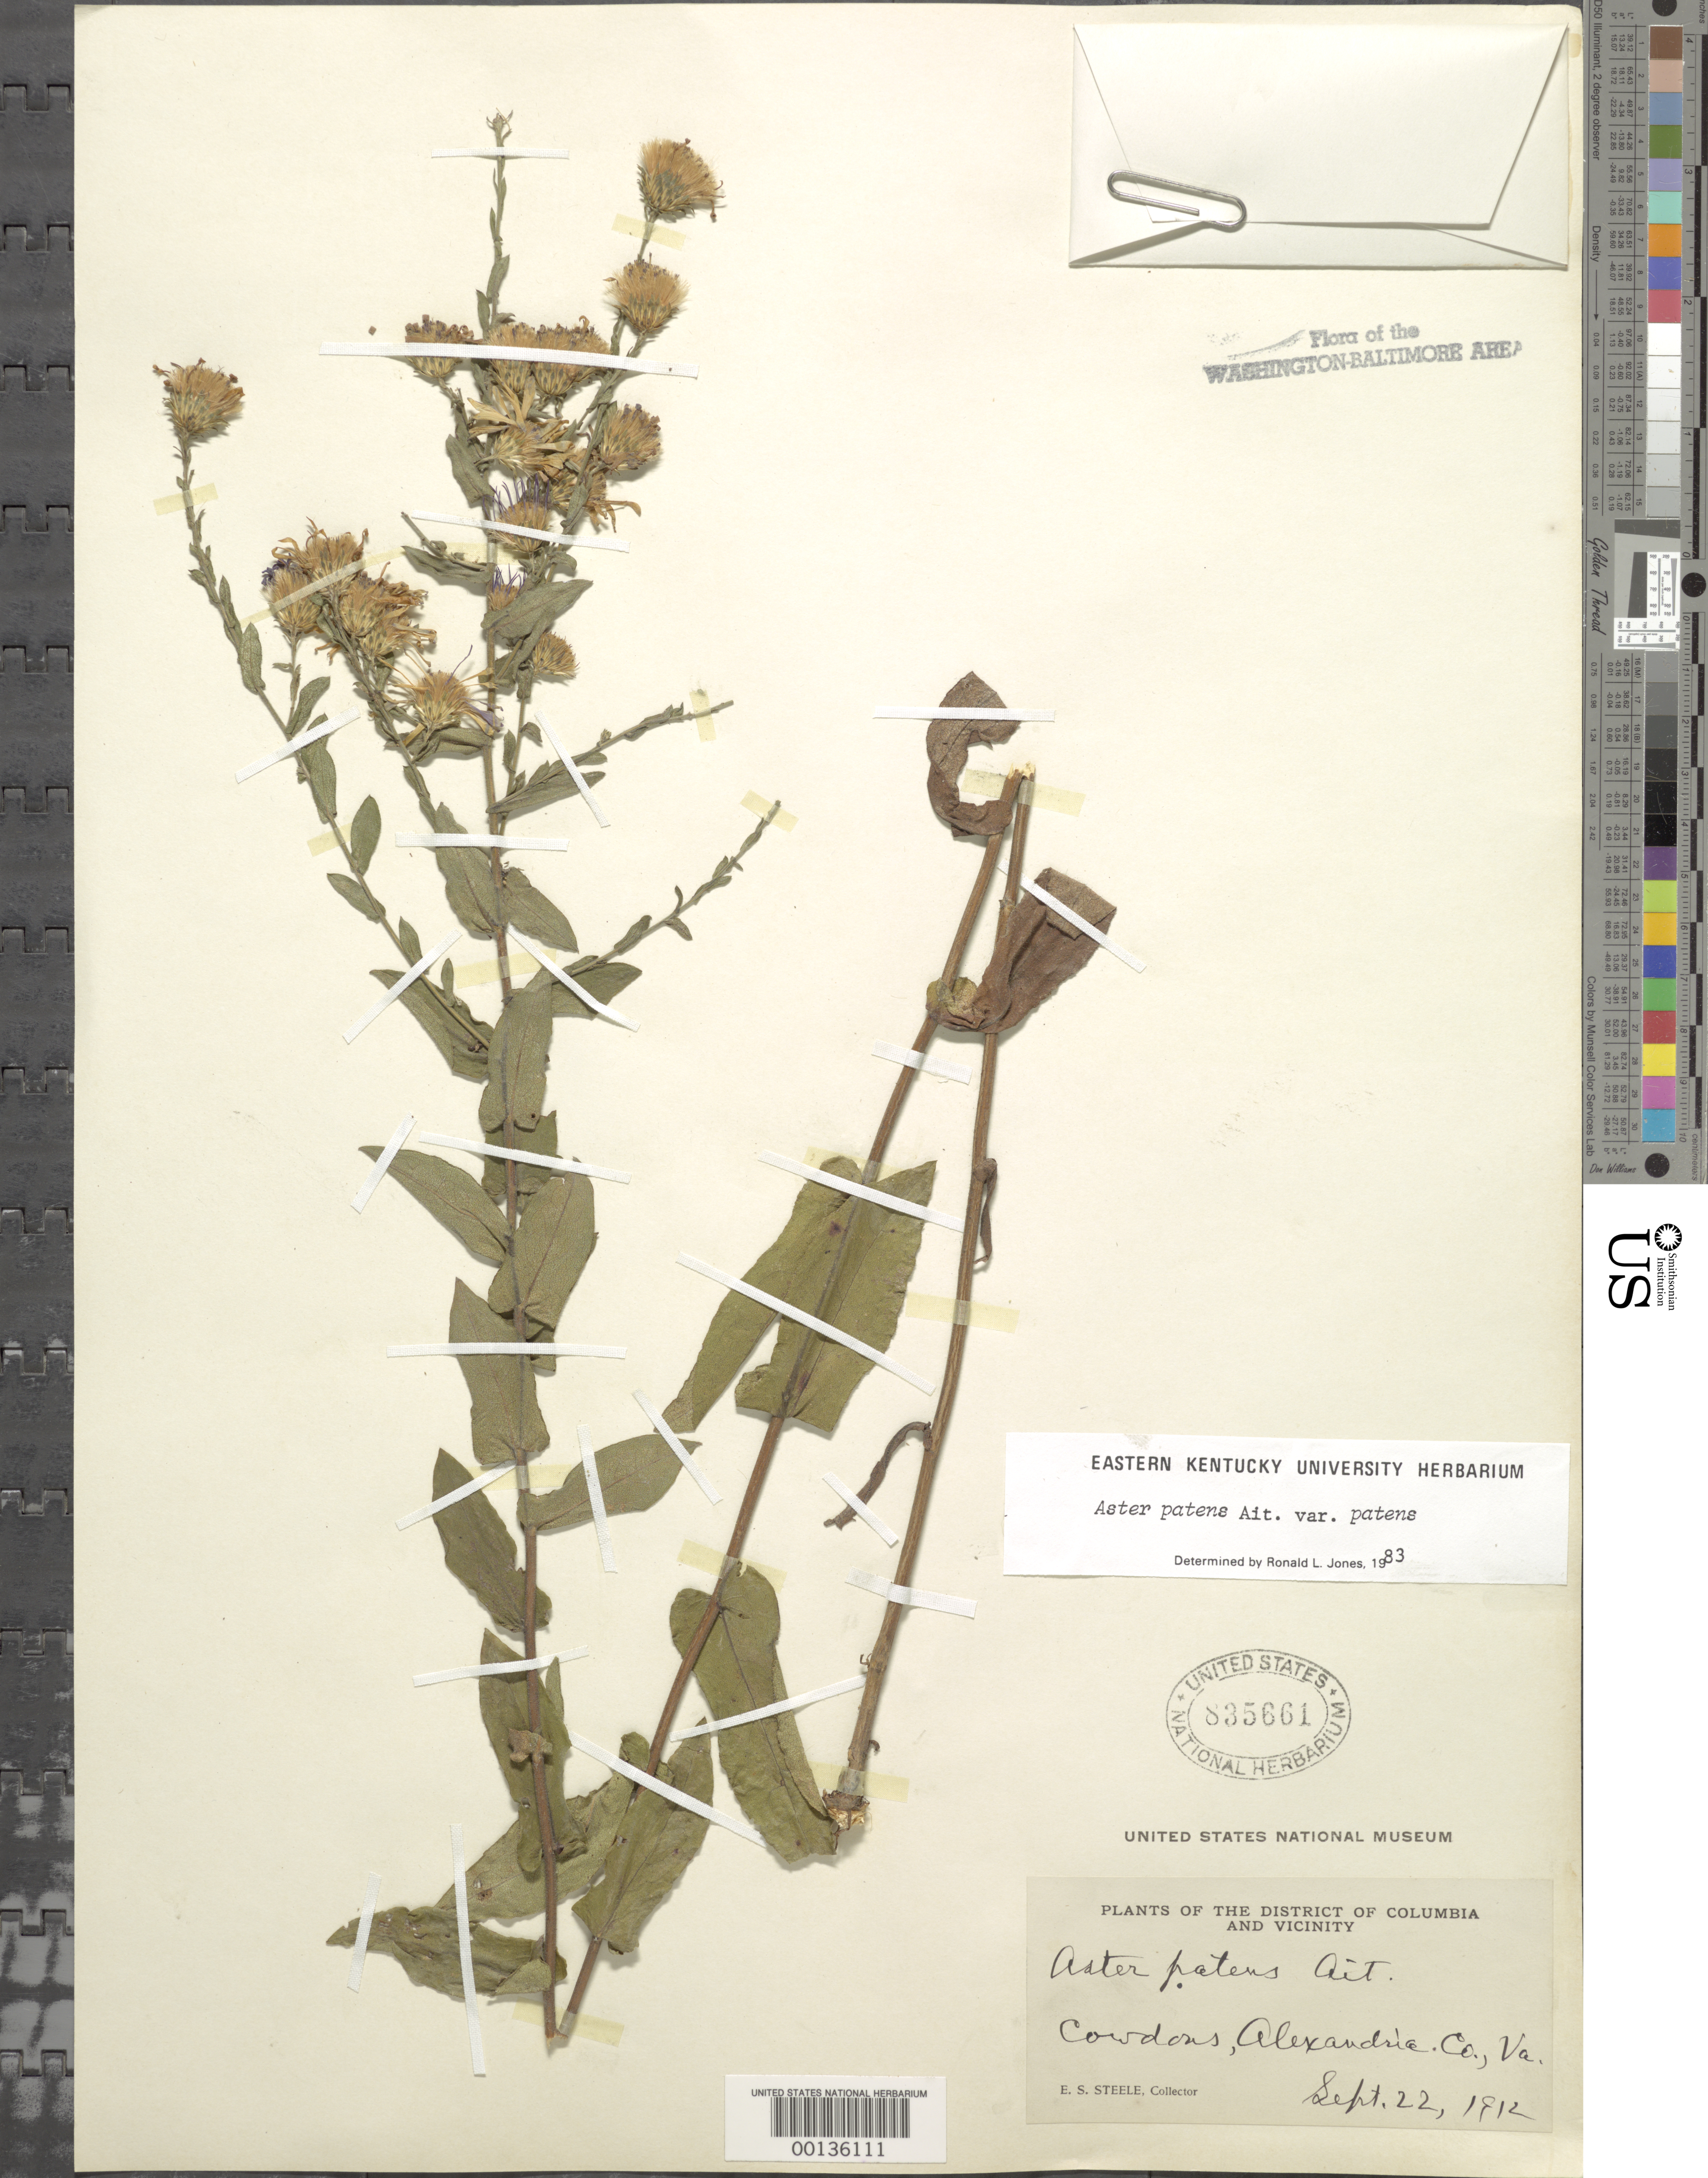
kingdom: Plantae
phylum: Tracheophyta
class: Magnoliopsida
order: Asterales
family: Asteraceae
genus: Symphyotrichum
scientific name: Symphyotrichum patens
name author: (Aiton) G.L. Nesom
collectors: E. Steele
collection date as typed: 22 Sep 1912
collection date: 1912-09-22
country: United States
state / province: Virginia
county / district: Arlington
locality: Cowdons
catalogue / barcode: US 835661